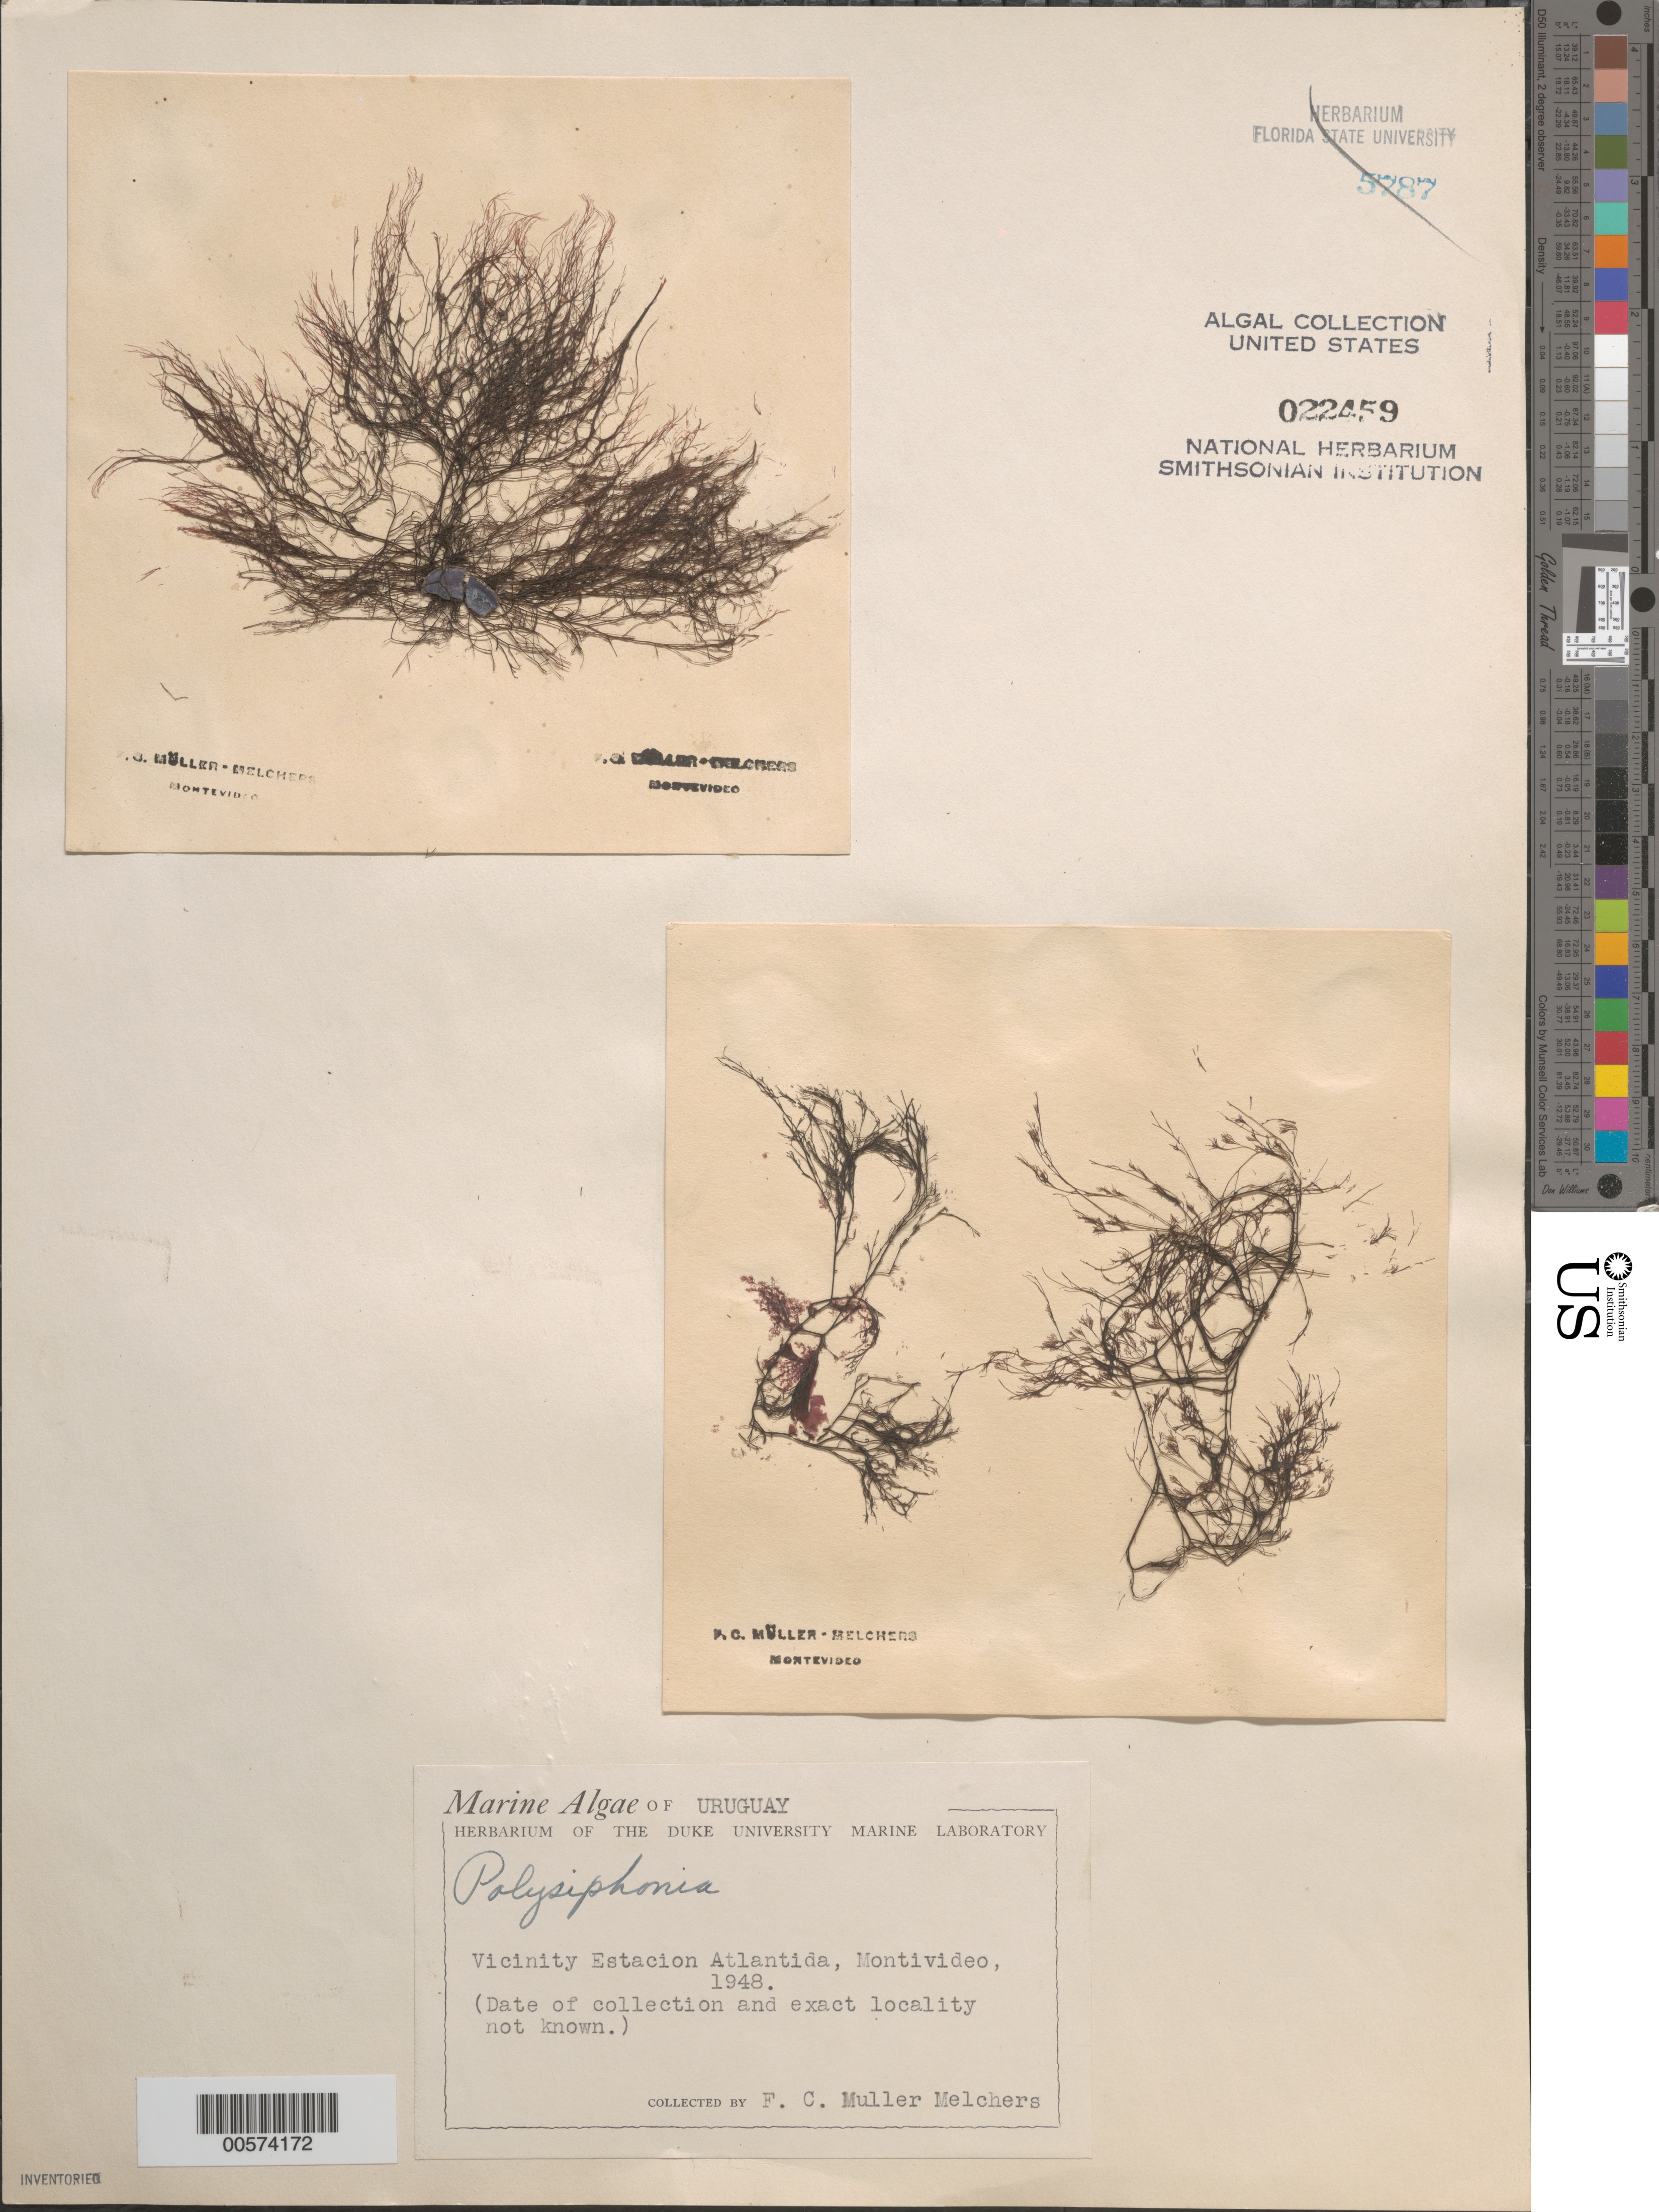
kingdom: Plantae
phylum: Rhodophyta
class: Florideophyceae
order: Ceramiales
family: Rhodomelaceae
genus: Polysiphonia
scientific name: Polysiphonia sp.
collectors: F. Melchers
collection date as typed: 1948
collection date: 1948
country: Uruguay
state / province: Montevideo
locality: Montevideo, Estacion Atlantida area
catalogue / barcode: US 22459